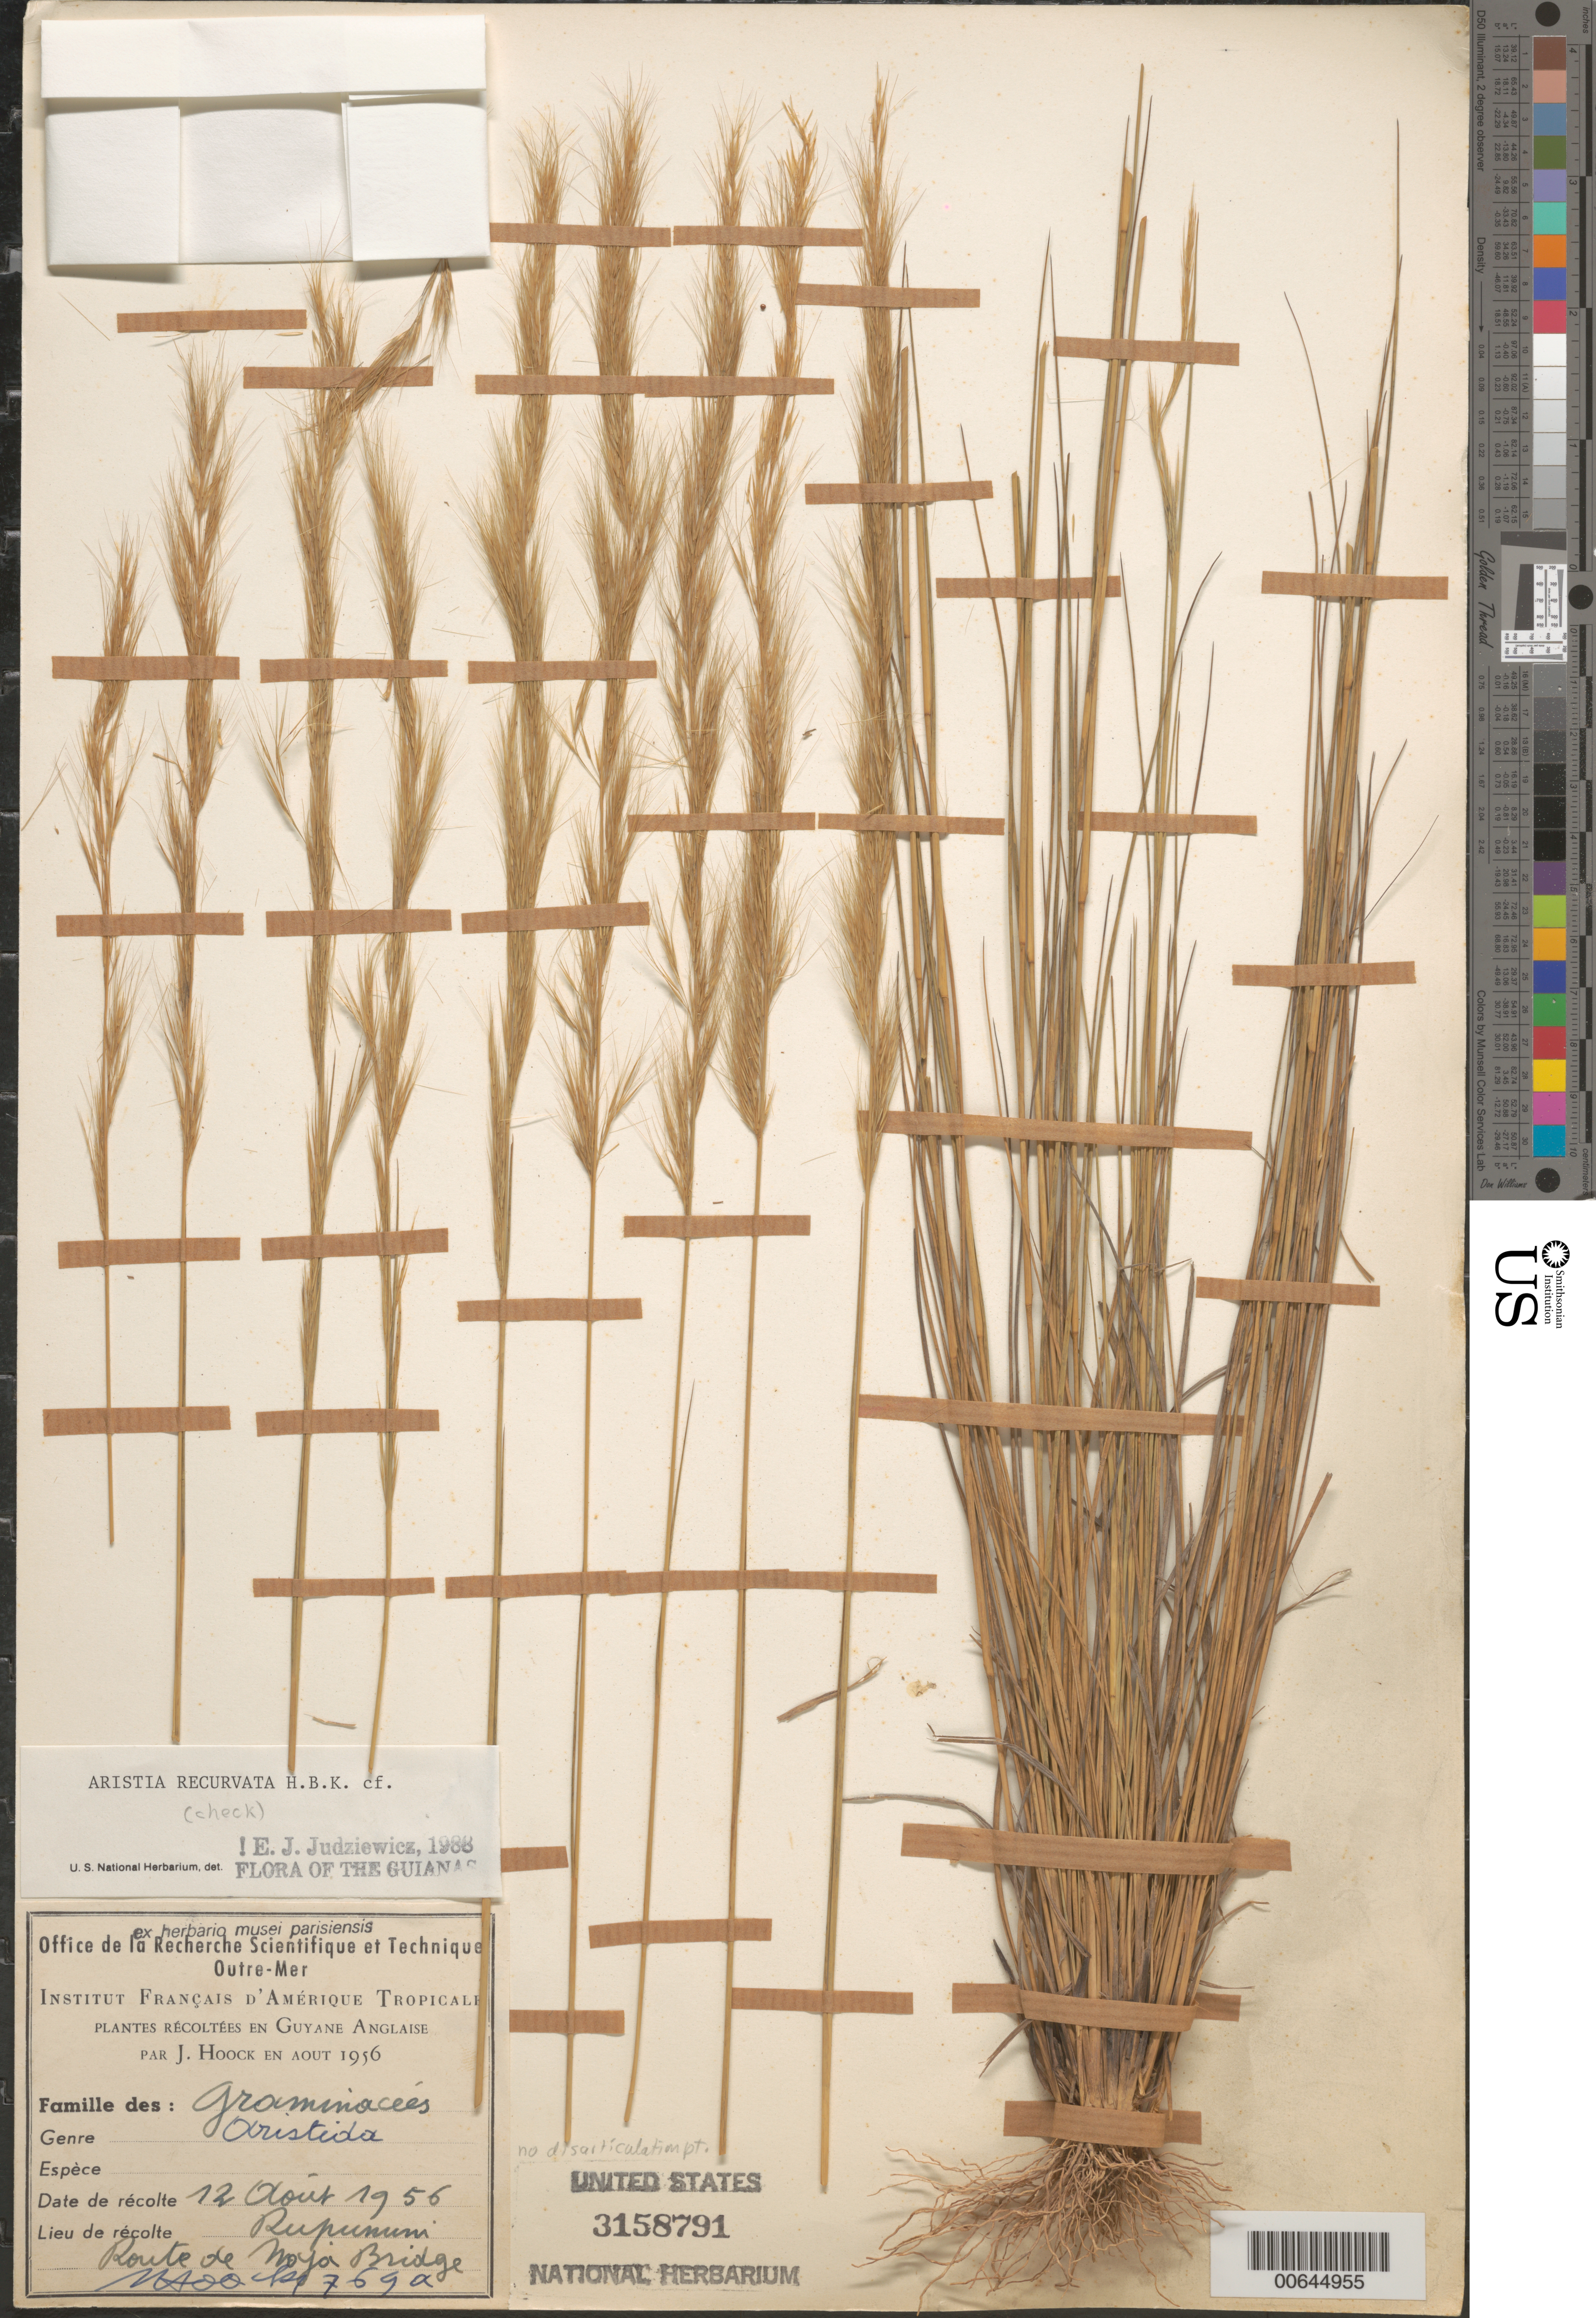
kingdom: Plantae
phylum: Tracheophyta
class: Liliopsida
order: Poales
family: Poaceae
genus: Aristida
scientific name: Aristida recurvata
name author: Kunth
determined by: Judziewicz, E. J.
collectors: J. Hoock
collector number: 769 a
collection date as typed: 12-Aug-56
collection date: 1956-08-12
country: Guyana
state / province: U. Takutu-U. Essequibo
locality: Rupununi, Route de Naja Bridge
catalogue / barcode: US 3158791